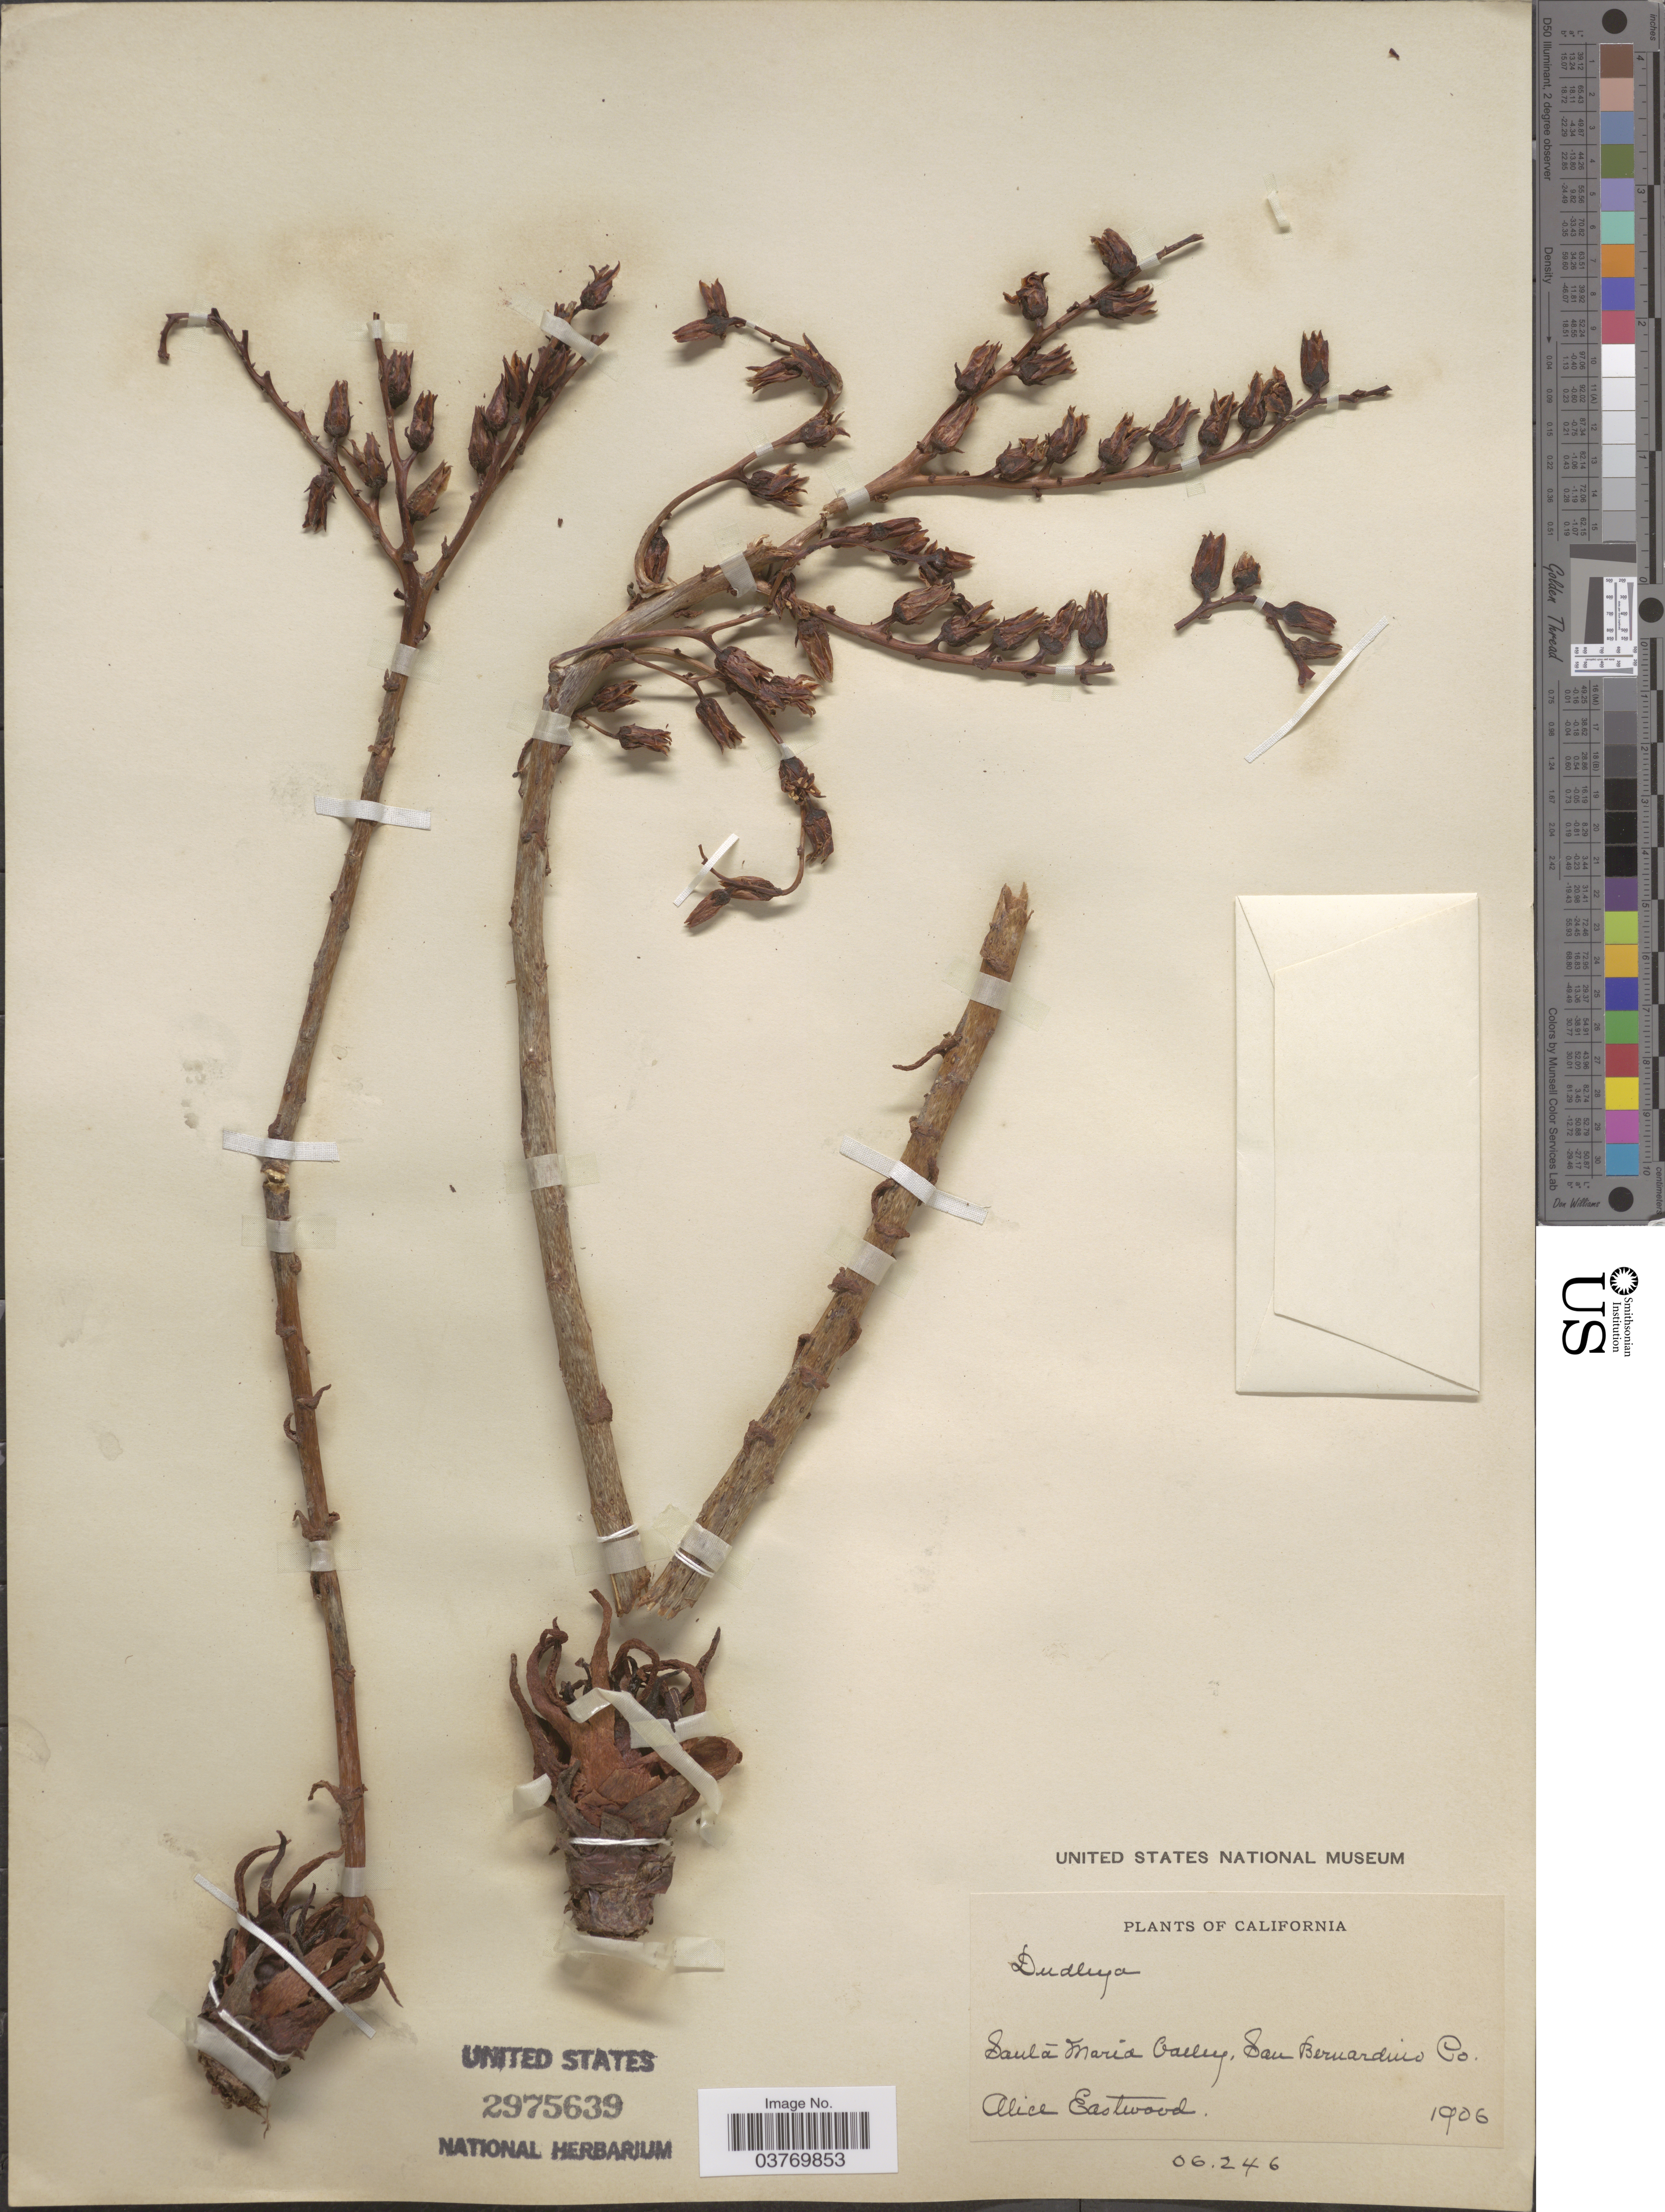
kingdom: Plantae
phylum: Tracheophyta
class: Magnoliopsida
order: Saxifragales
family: Crassulaceae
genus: Dudleya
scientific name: Dudleya sp.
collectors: A. Eastwood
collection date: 1906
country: United States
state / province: California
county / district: San Bernardino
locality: Santa Maria Valley, San Bernardino Co.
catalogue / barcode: US 2975639